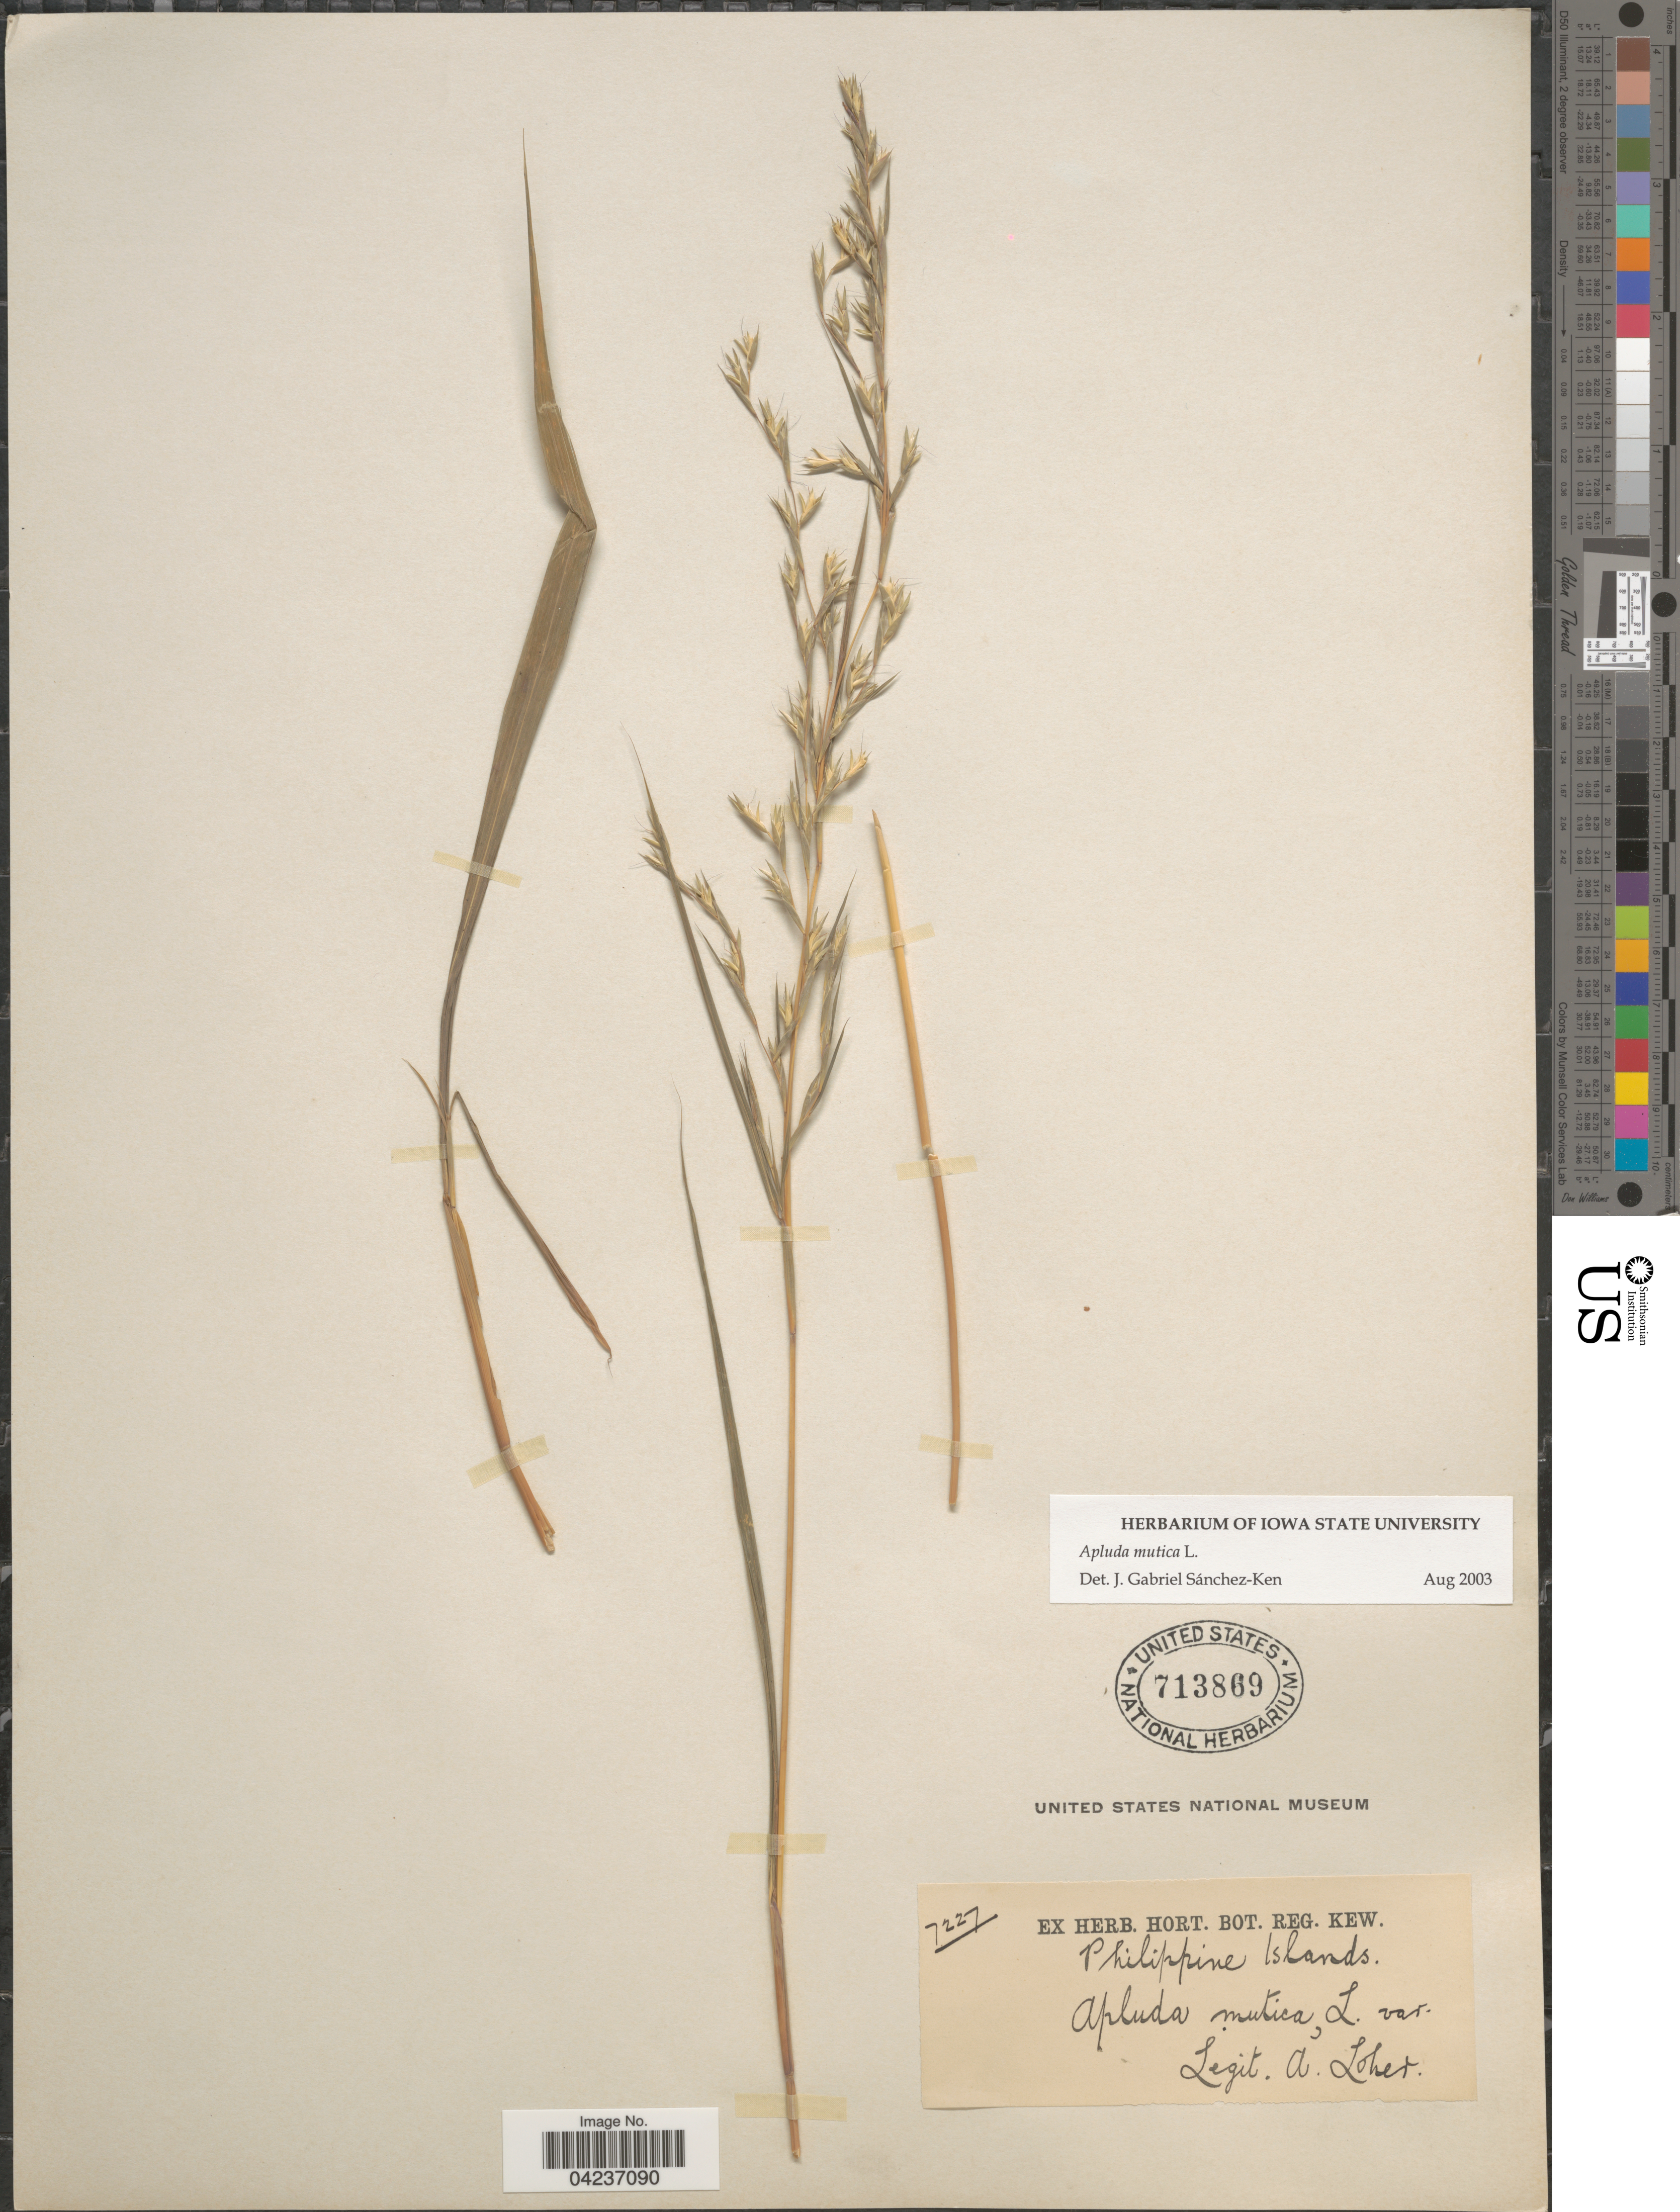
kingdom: Plantae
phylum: Tracheophyta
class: Liliopsida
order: Poales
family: Poaceae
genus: Apluda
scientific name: Apluda mutica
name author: L.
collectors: A. Loher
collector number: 7227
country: Philippines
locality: Philippine Islands.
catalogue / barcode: US 713869